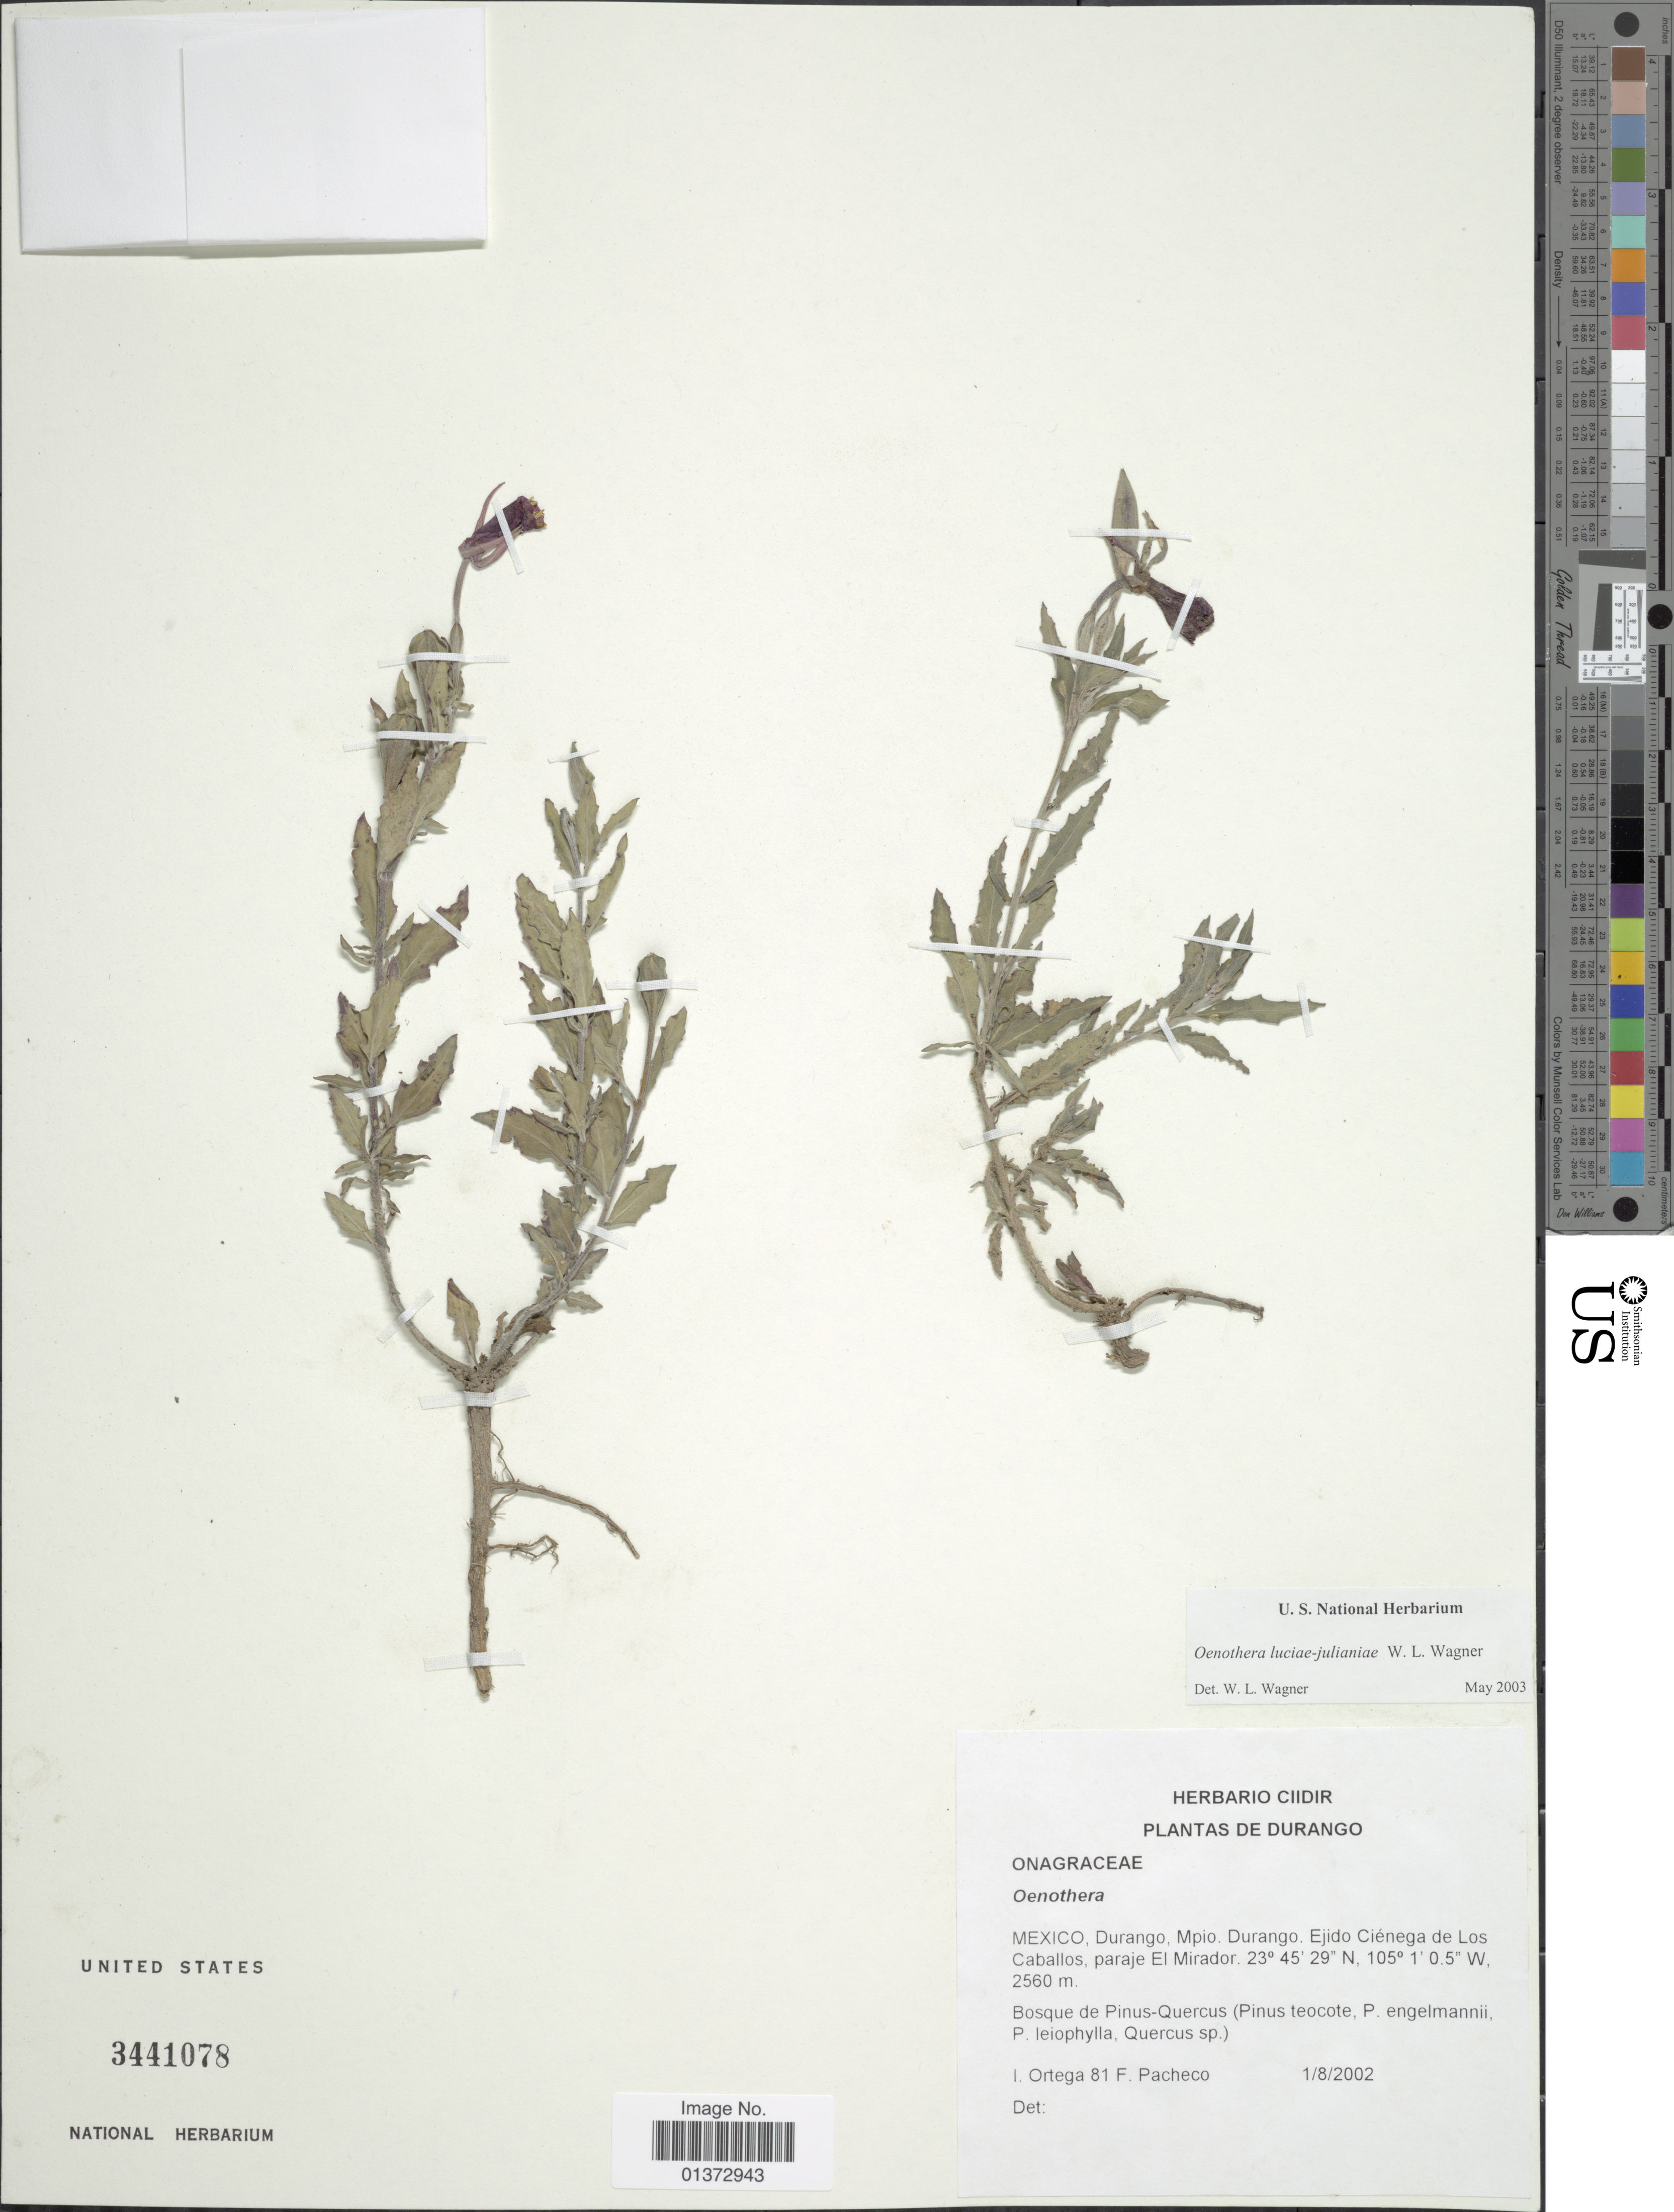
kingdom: Plantae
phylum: Tracheophyta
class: Magnoliopsida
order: Myrtales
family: Onagraceae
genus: Oenothera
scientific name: Oenothera luciae-julianiae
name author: W.L. Wagner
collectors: I. Ortega & F. Pacheco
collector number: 81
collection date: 2002-08-01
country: Mexico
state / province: Durango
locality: Mpio. Durango, Ejido Cienaga de Los Caballos, paraje El Mirador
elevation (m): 2560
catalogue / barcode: US 3441078